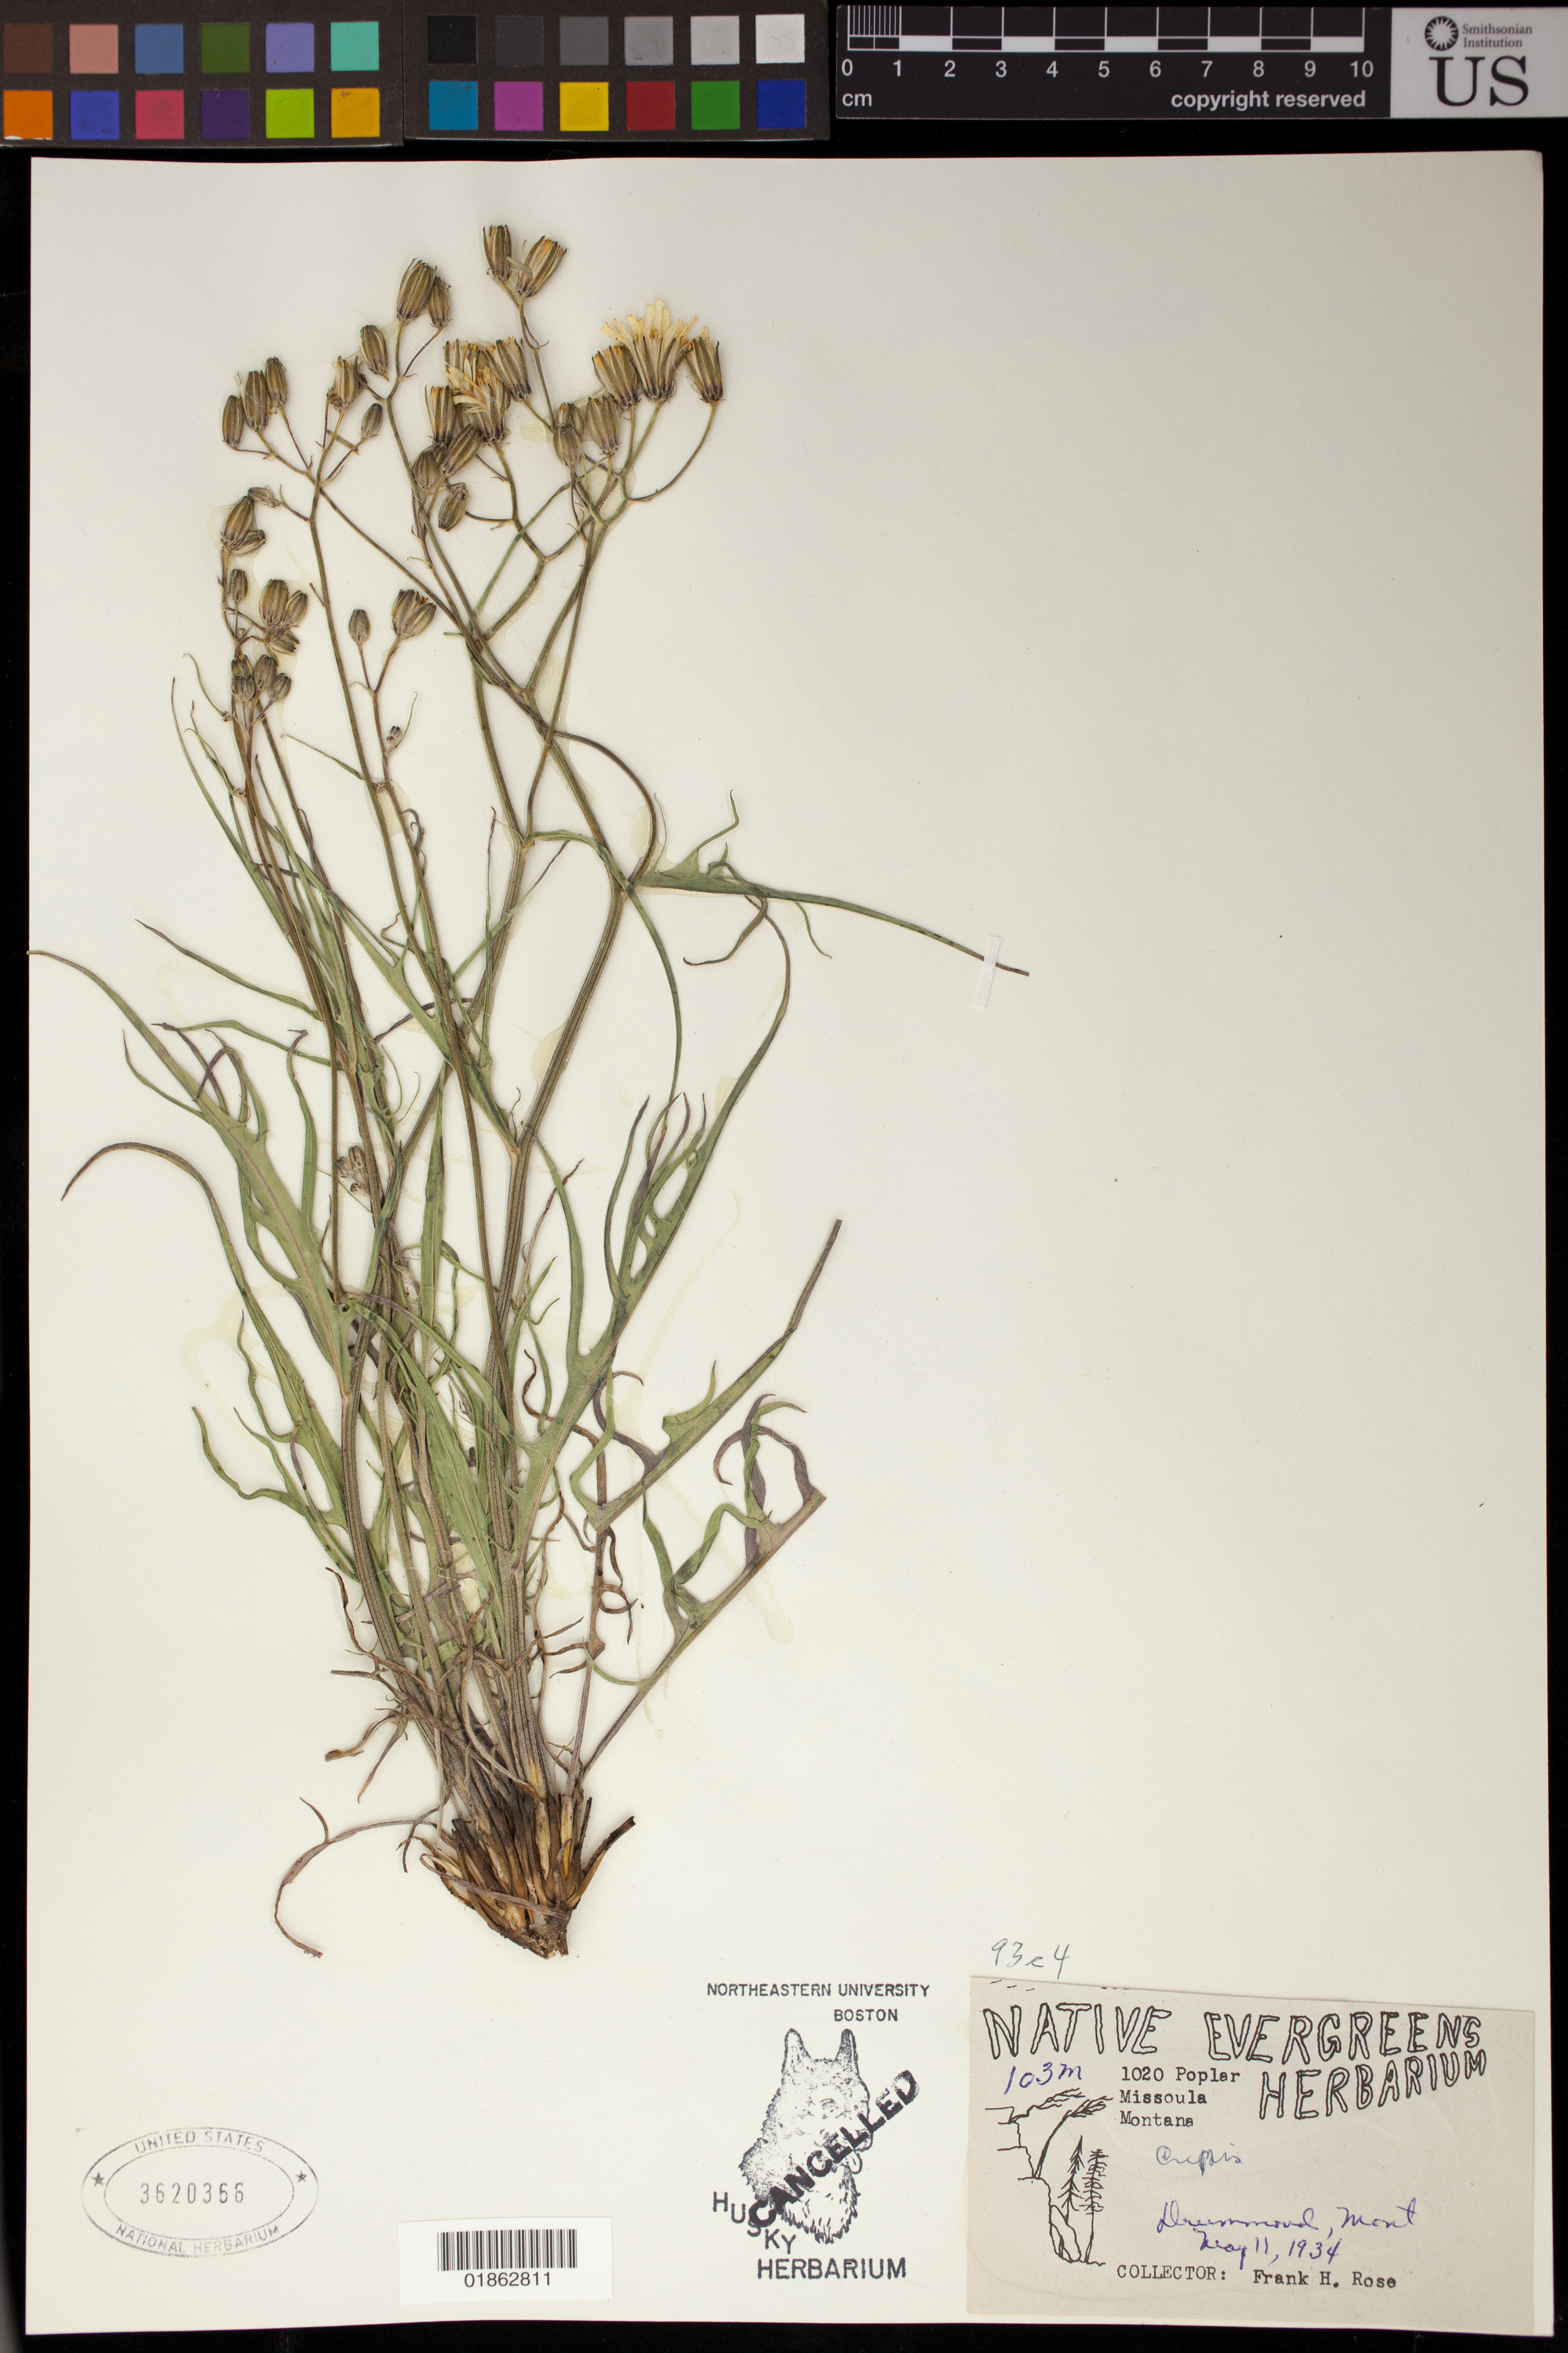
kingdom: Plantae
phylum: Tracheophyta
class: Magnoliopsida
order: Asterales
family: Asteraceae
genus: Crepis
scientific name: Crepis sp.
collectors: F. H. Rose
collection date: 1934-05-11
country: United States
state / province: Montana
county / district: Granite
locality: Drummond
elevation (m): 130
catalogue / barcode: US 3620366